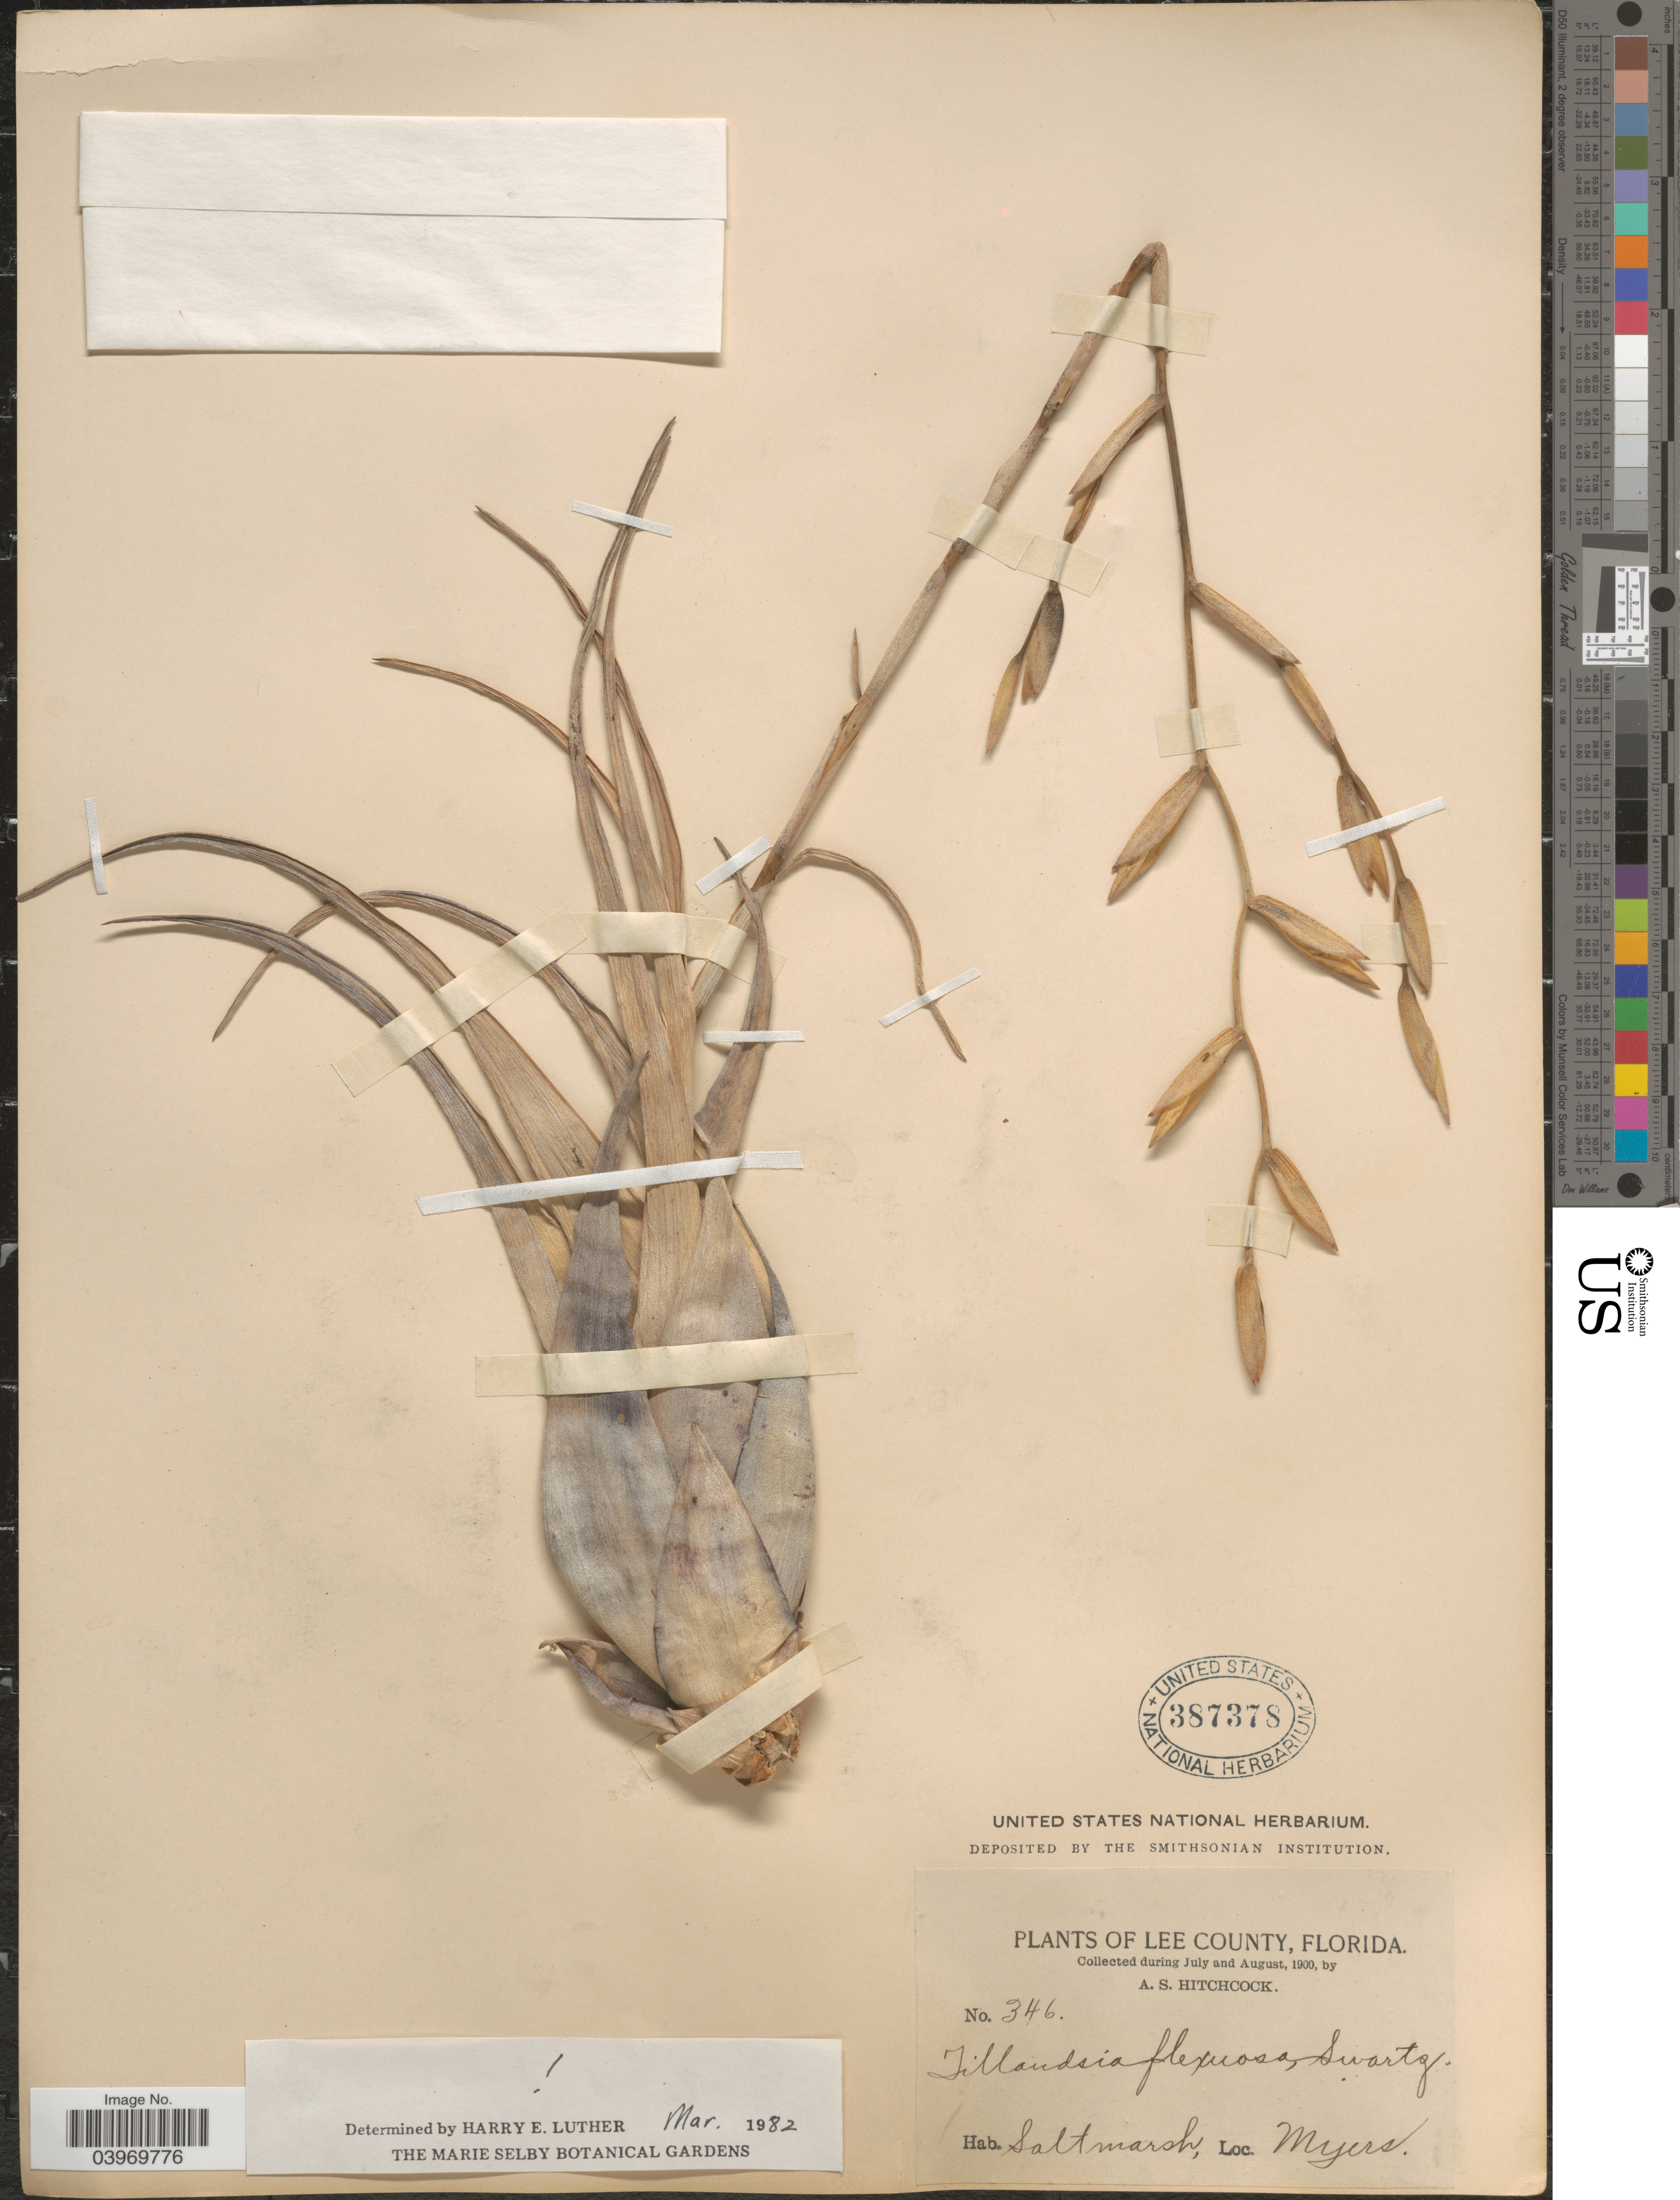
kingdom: Plantae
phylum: Tracheophyta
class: Liliopsida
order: Poales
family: Bromeliaceae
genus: Tillandsia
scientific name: Tillandsia flexuosa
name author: Sw.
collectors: A. S. Hitchcock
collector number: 346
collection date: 1900-07/1900-08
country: United States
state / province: Florida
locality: Lee County. Salt marsh, Myers.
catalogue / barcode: US 387378